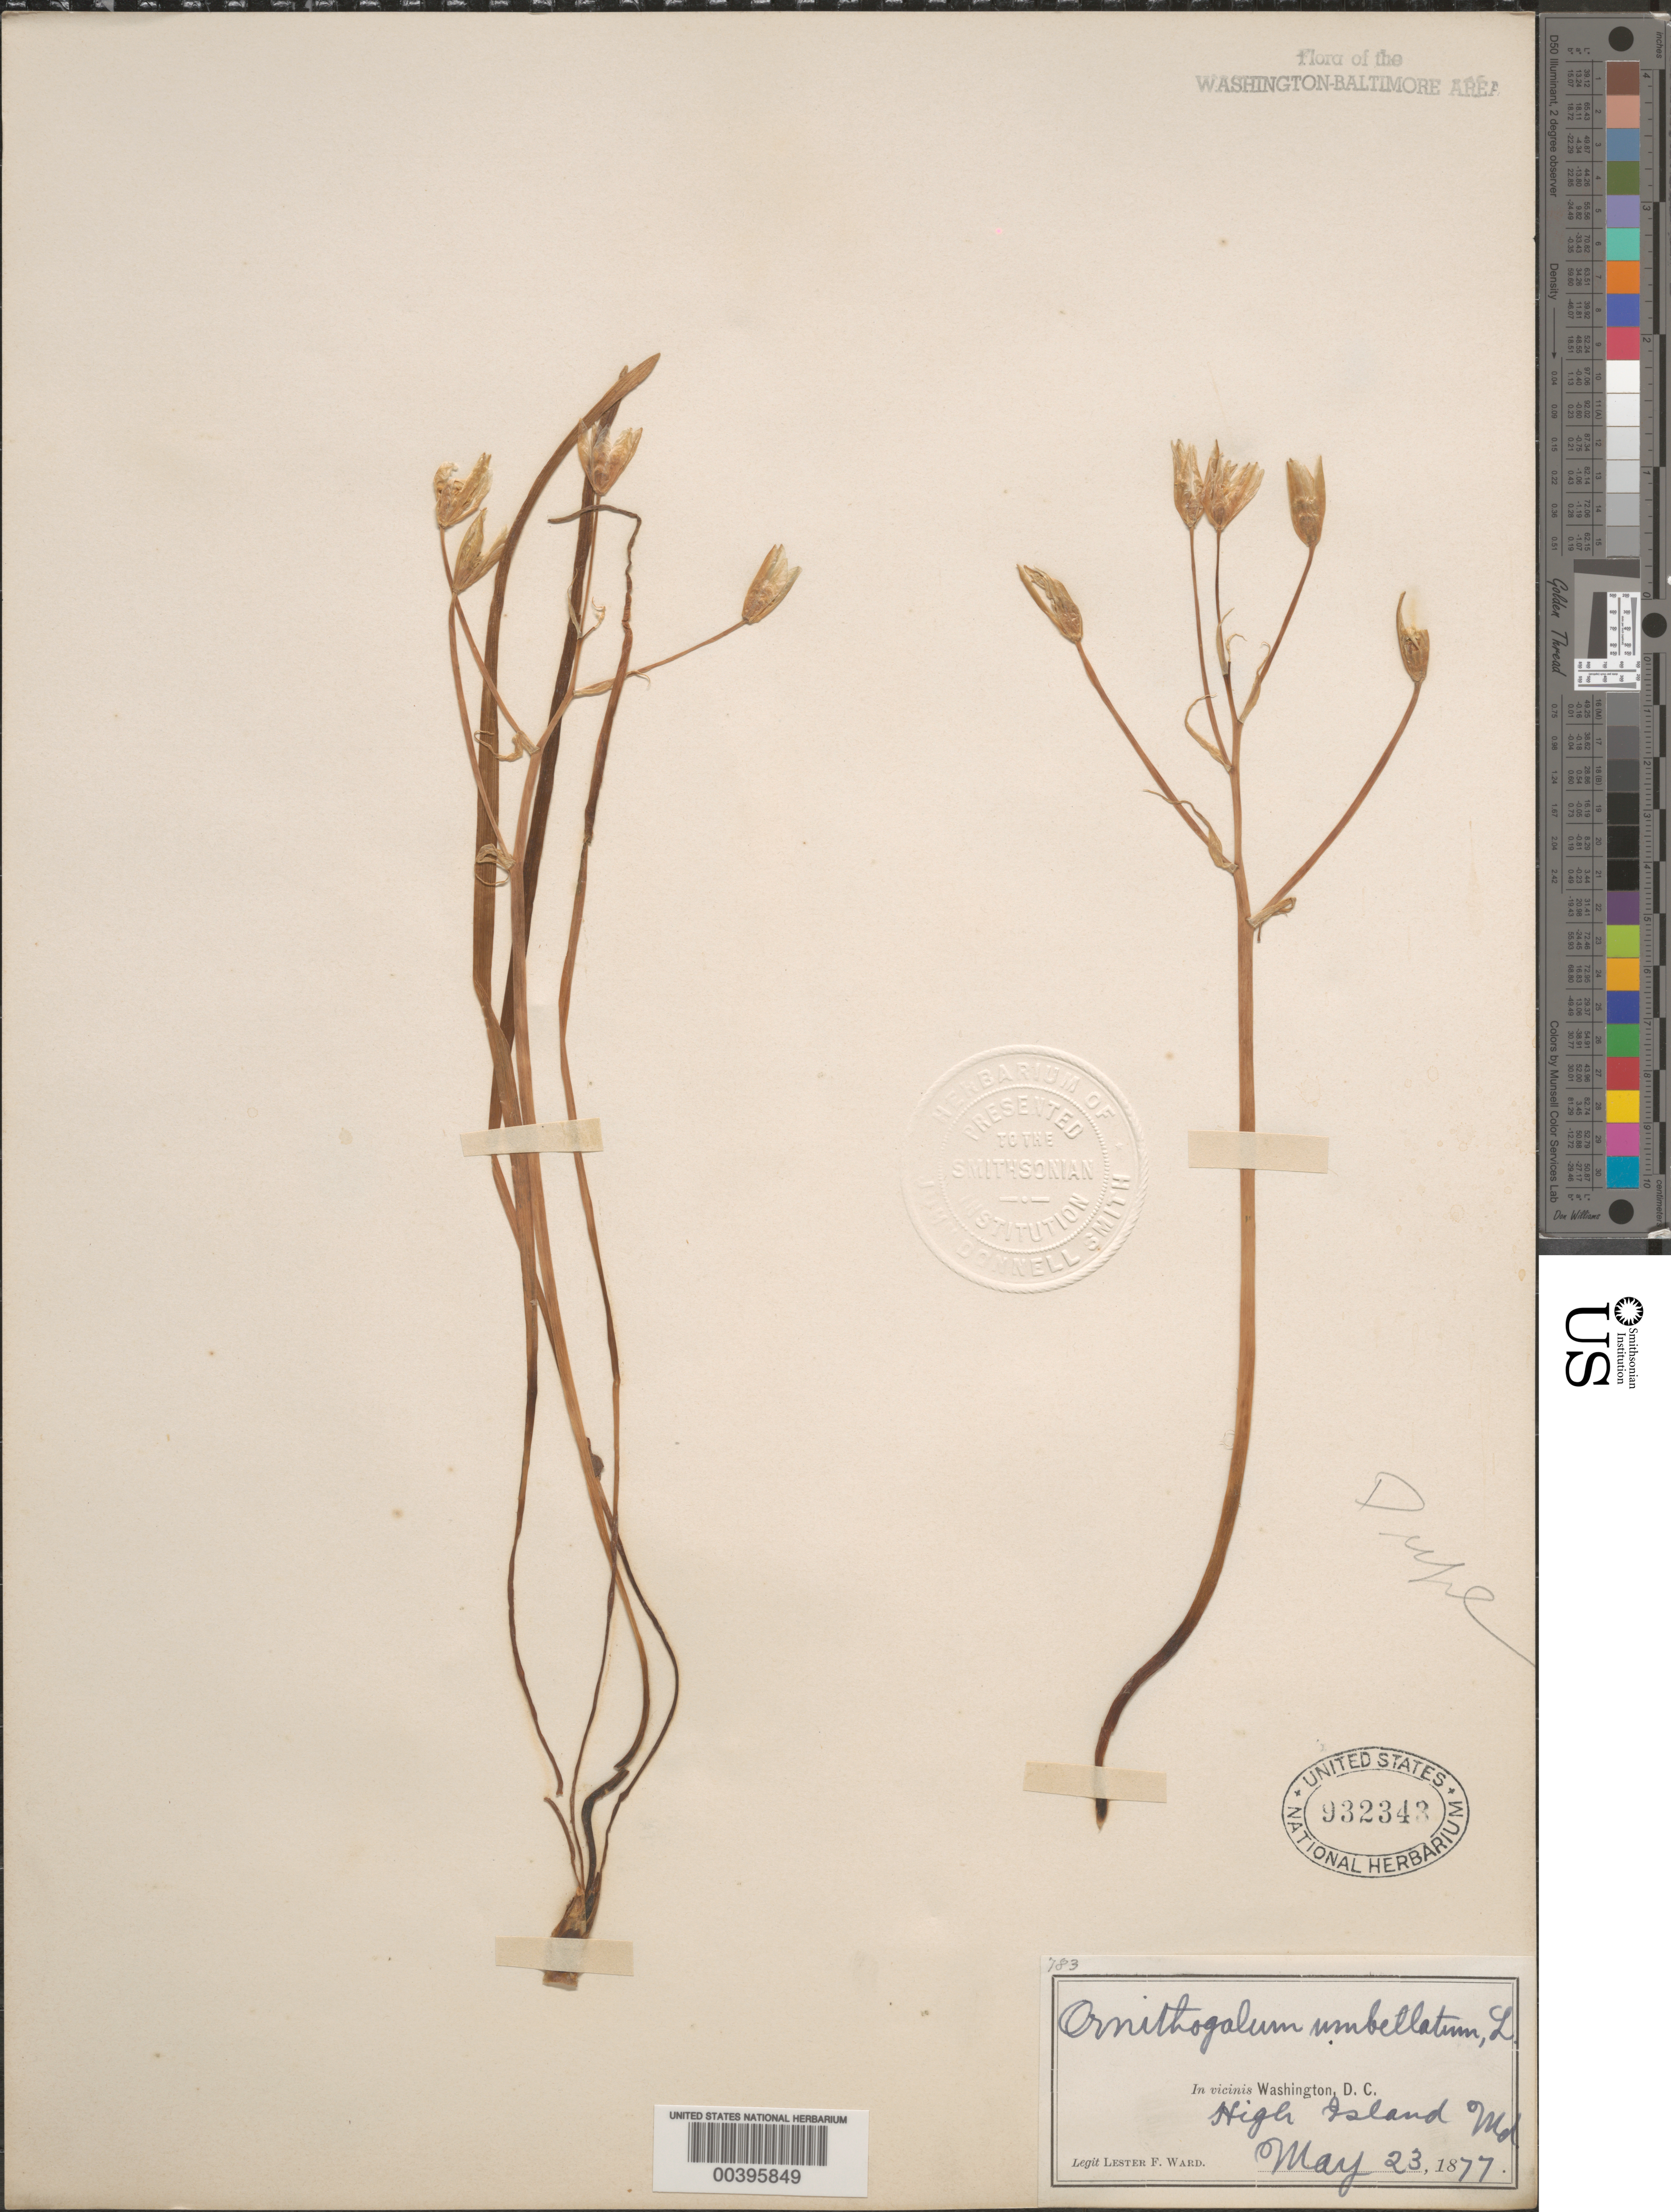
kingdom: Plantae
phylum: Tracheophyta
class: Liliopsida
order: Asparagales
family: Asparagaceae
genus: Ornithogalum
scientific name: Ornithogalum umbellatum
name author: L.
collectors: L. F. Ward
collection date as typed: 23 May 1877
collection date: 1877-05-23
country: United States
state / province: Maryland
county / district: Montgomery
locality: High Island C. & O. Canal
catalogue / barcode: US 932343